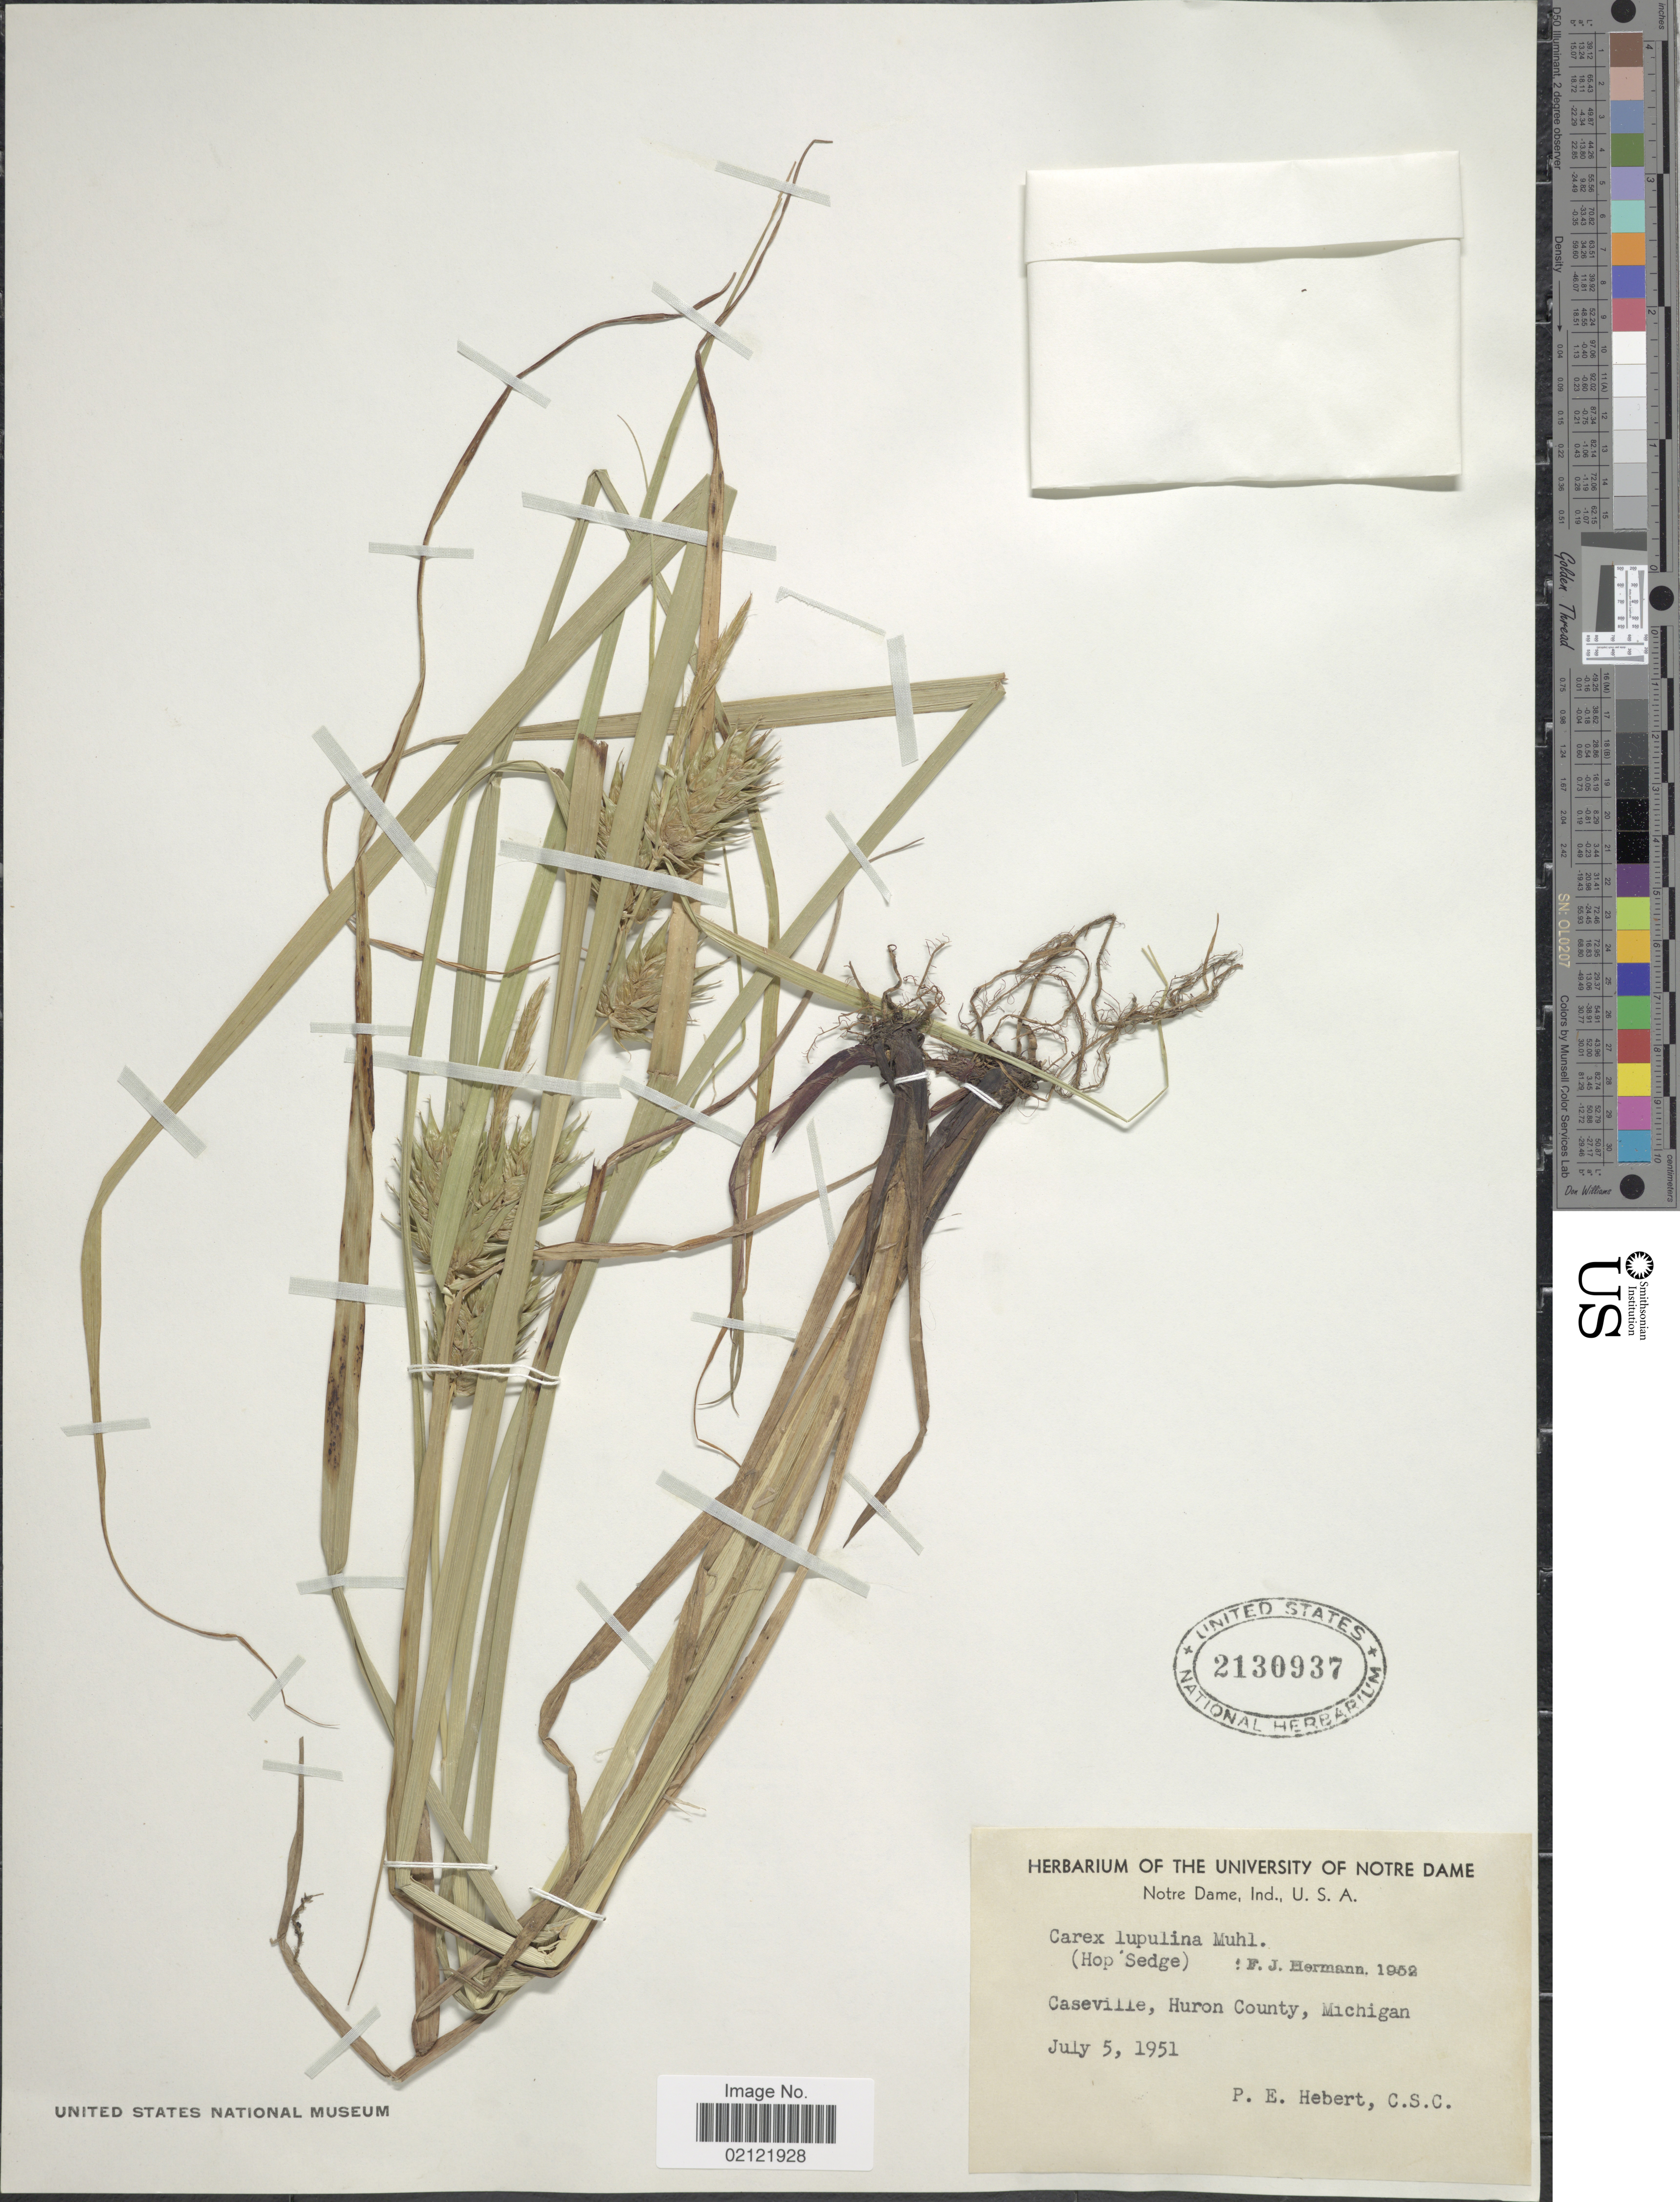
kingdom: Plantae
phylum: Tracheophyta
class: Liliopsida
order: Poales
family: Cyperaceae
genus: Carex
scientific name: Carex lupulina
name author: Muhl. ex Willd.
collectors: P. Hebert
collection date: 1951-07-05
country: United States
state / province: Michigan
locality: Caseville, Huron County, Michigan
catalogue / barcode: US 2130937